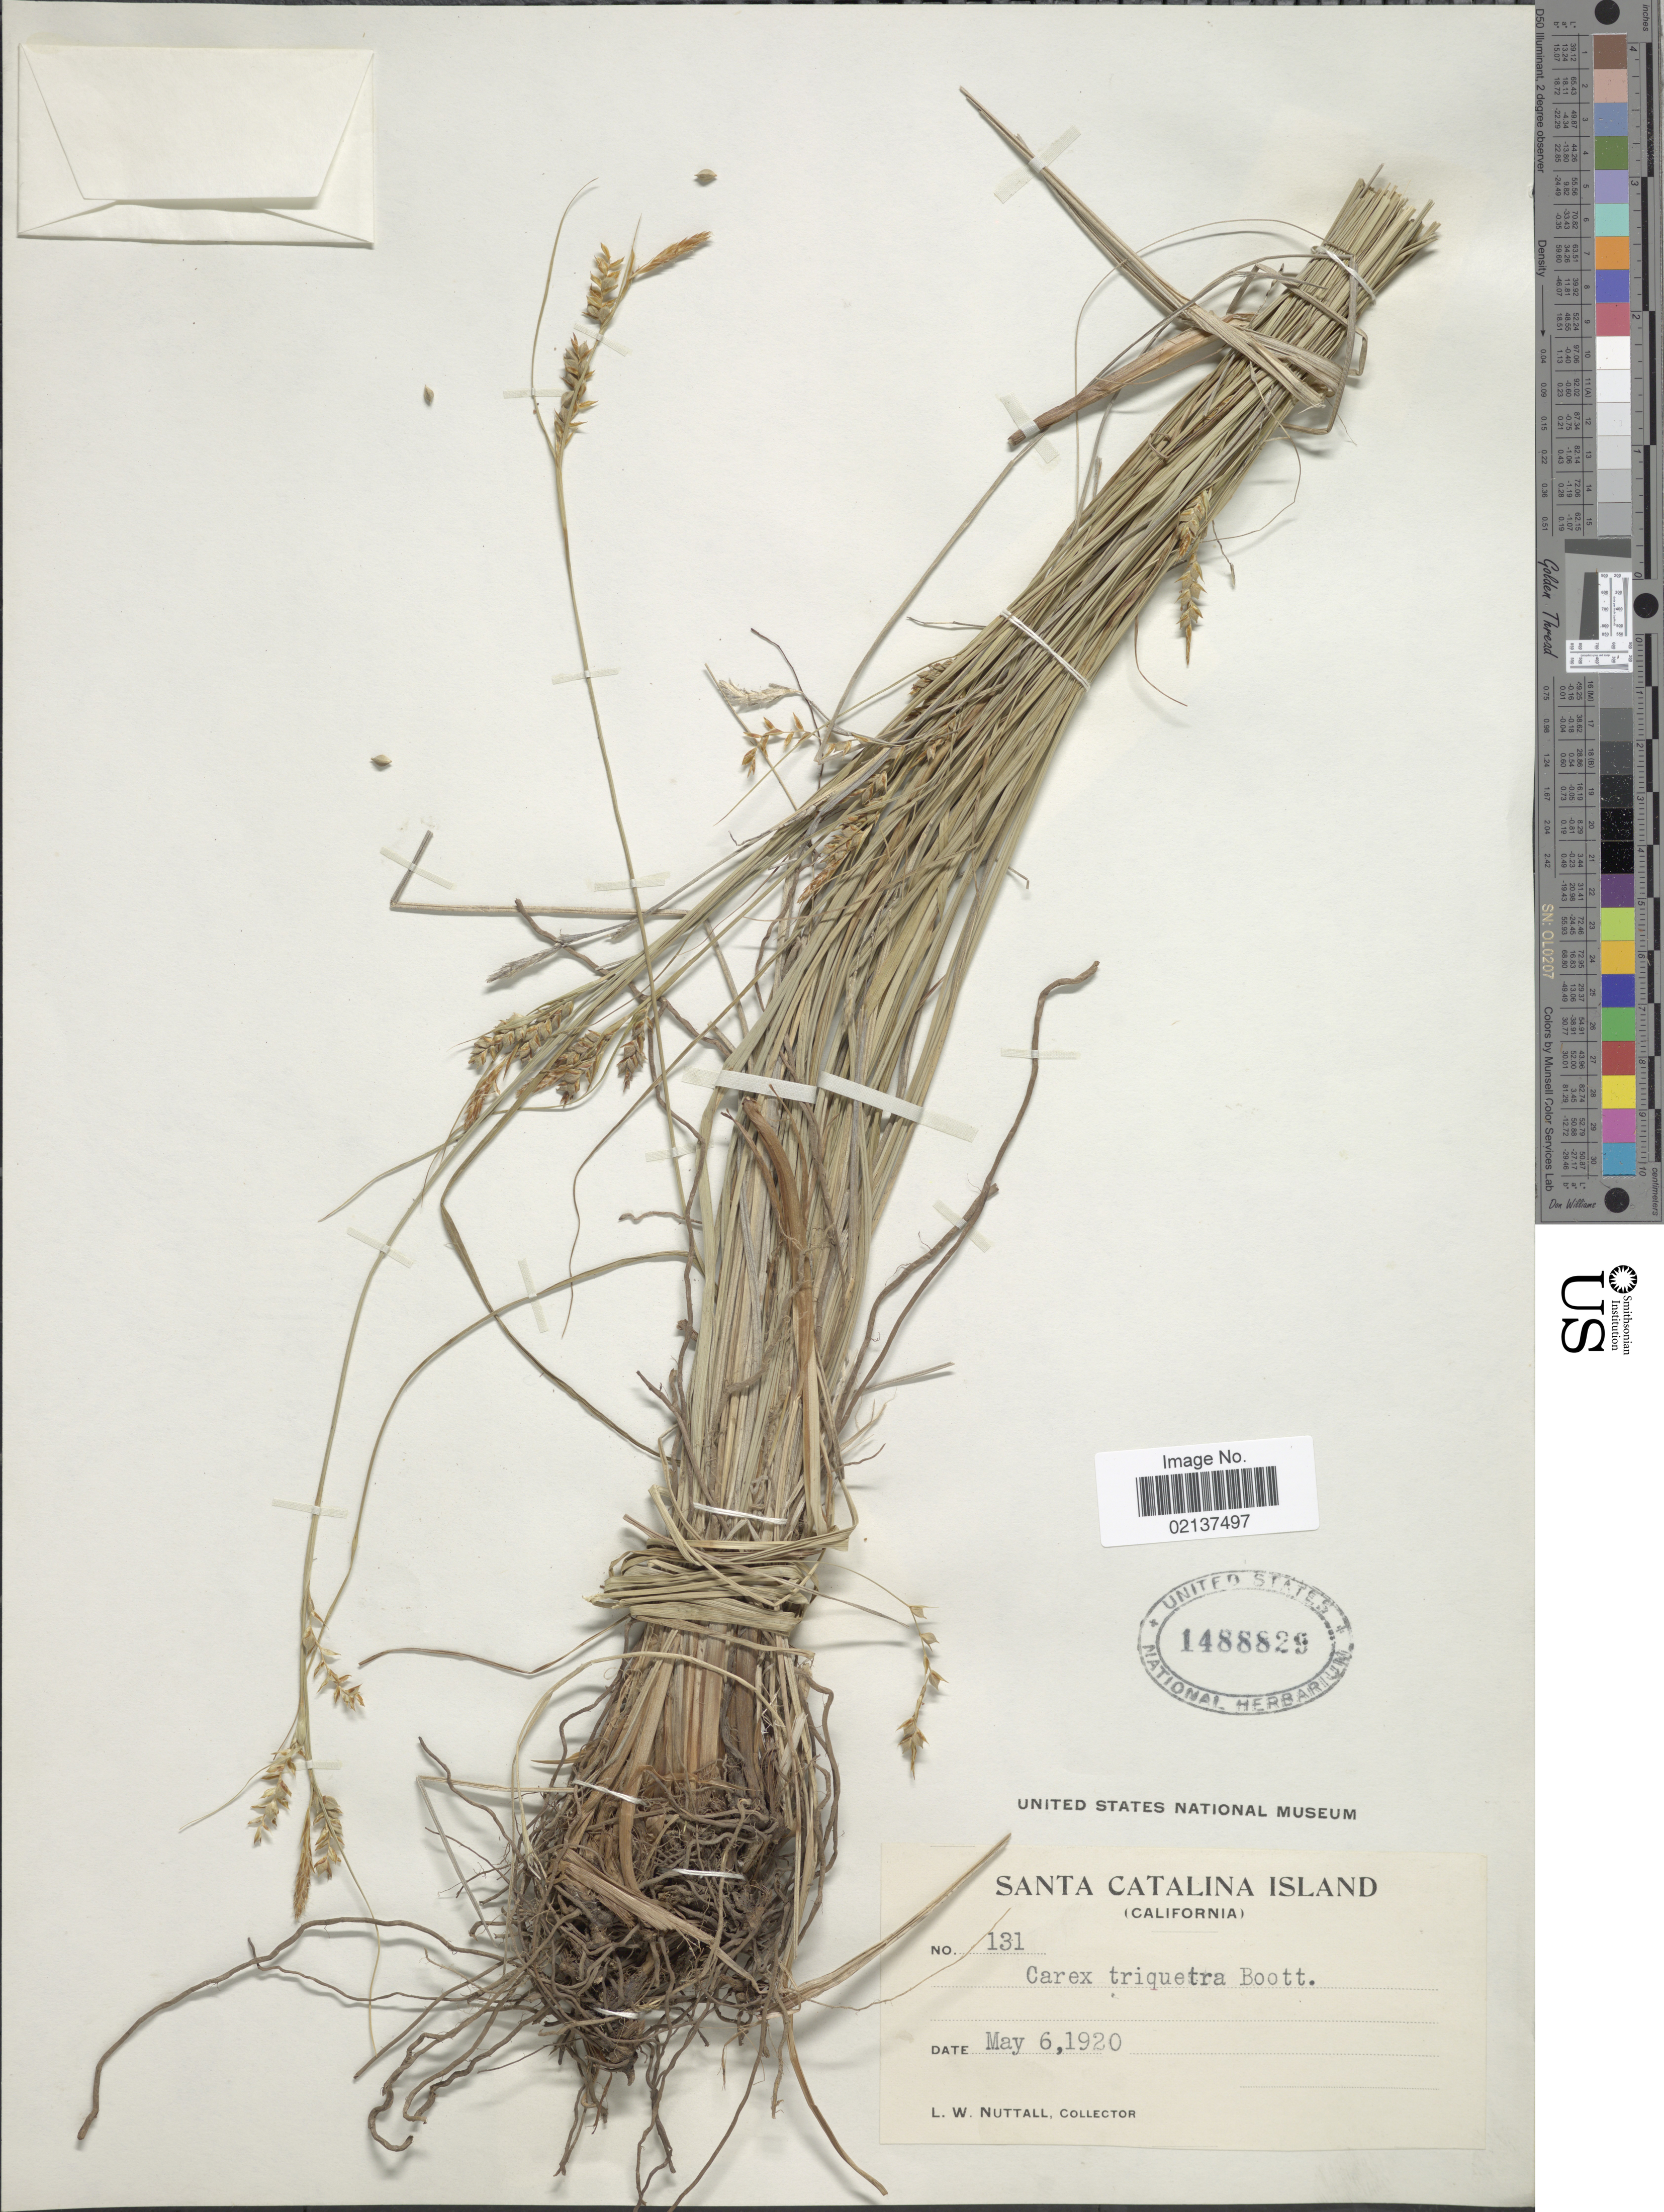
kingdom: Plantae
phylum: Tracheophyta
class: Liliopsida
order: Poales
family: Cyperaceae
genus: Carex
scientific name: Carex triquetra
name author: Boott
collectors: L. W. Nuttall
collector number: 131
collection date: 1920-05-06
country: United States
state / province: California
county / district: Los Angeles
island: Santa Catalina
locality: Santa Catalina Island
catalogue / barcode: US 1488829